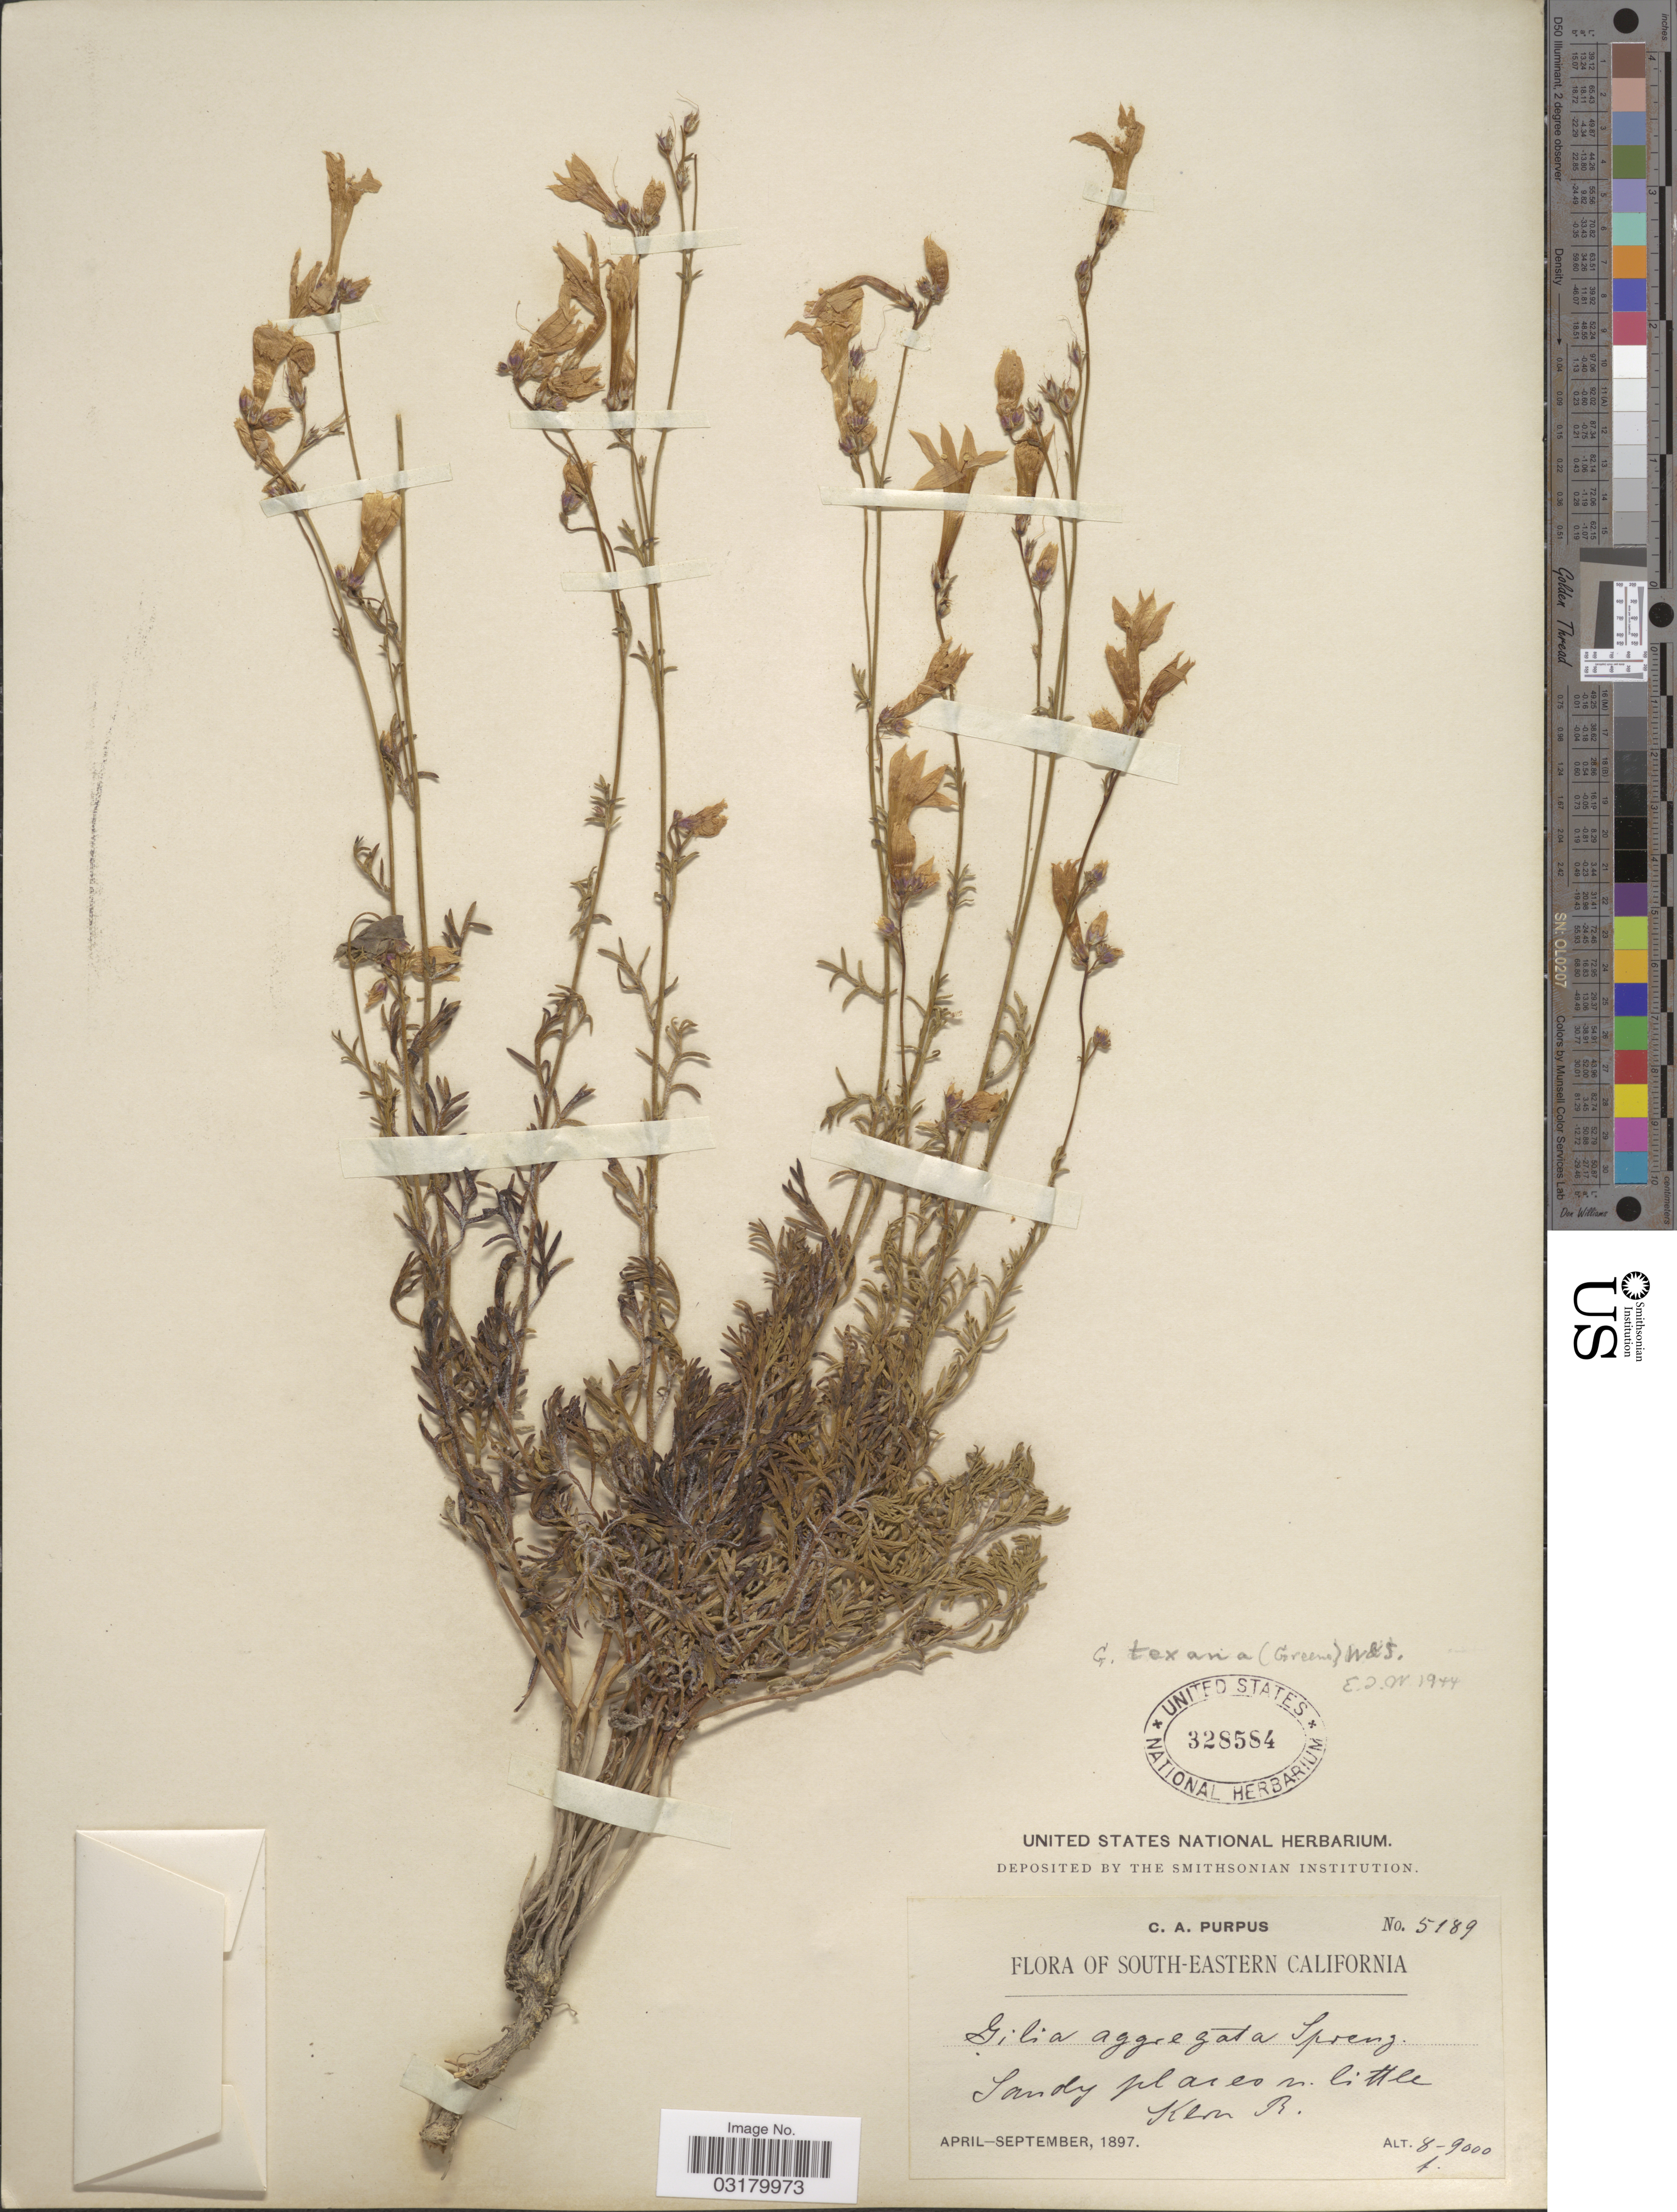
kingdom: Plantae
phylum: Tracheophyta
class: Magnoliopsida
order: Ericales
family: Polemoniaceae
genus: Ipomopsis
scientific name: Ipomopsis aggregata subsp. formosissima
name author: (Greene) Wherry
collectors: C. A. Purpus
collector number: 5189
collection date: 1897-04/1897-09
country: United States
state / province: California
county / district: Kern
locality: South-Eastern California. Sandy places in little Kern R.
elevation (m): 2438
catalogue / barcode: US 328584